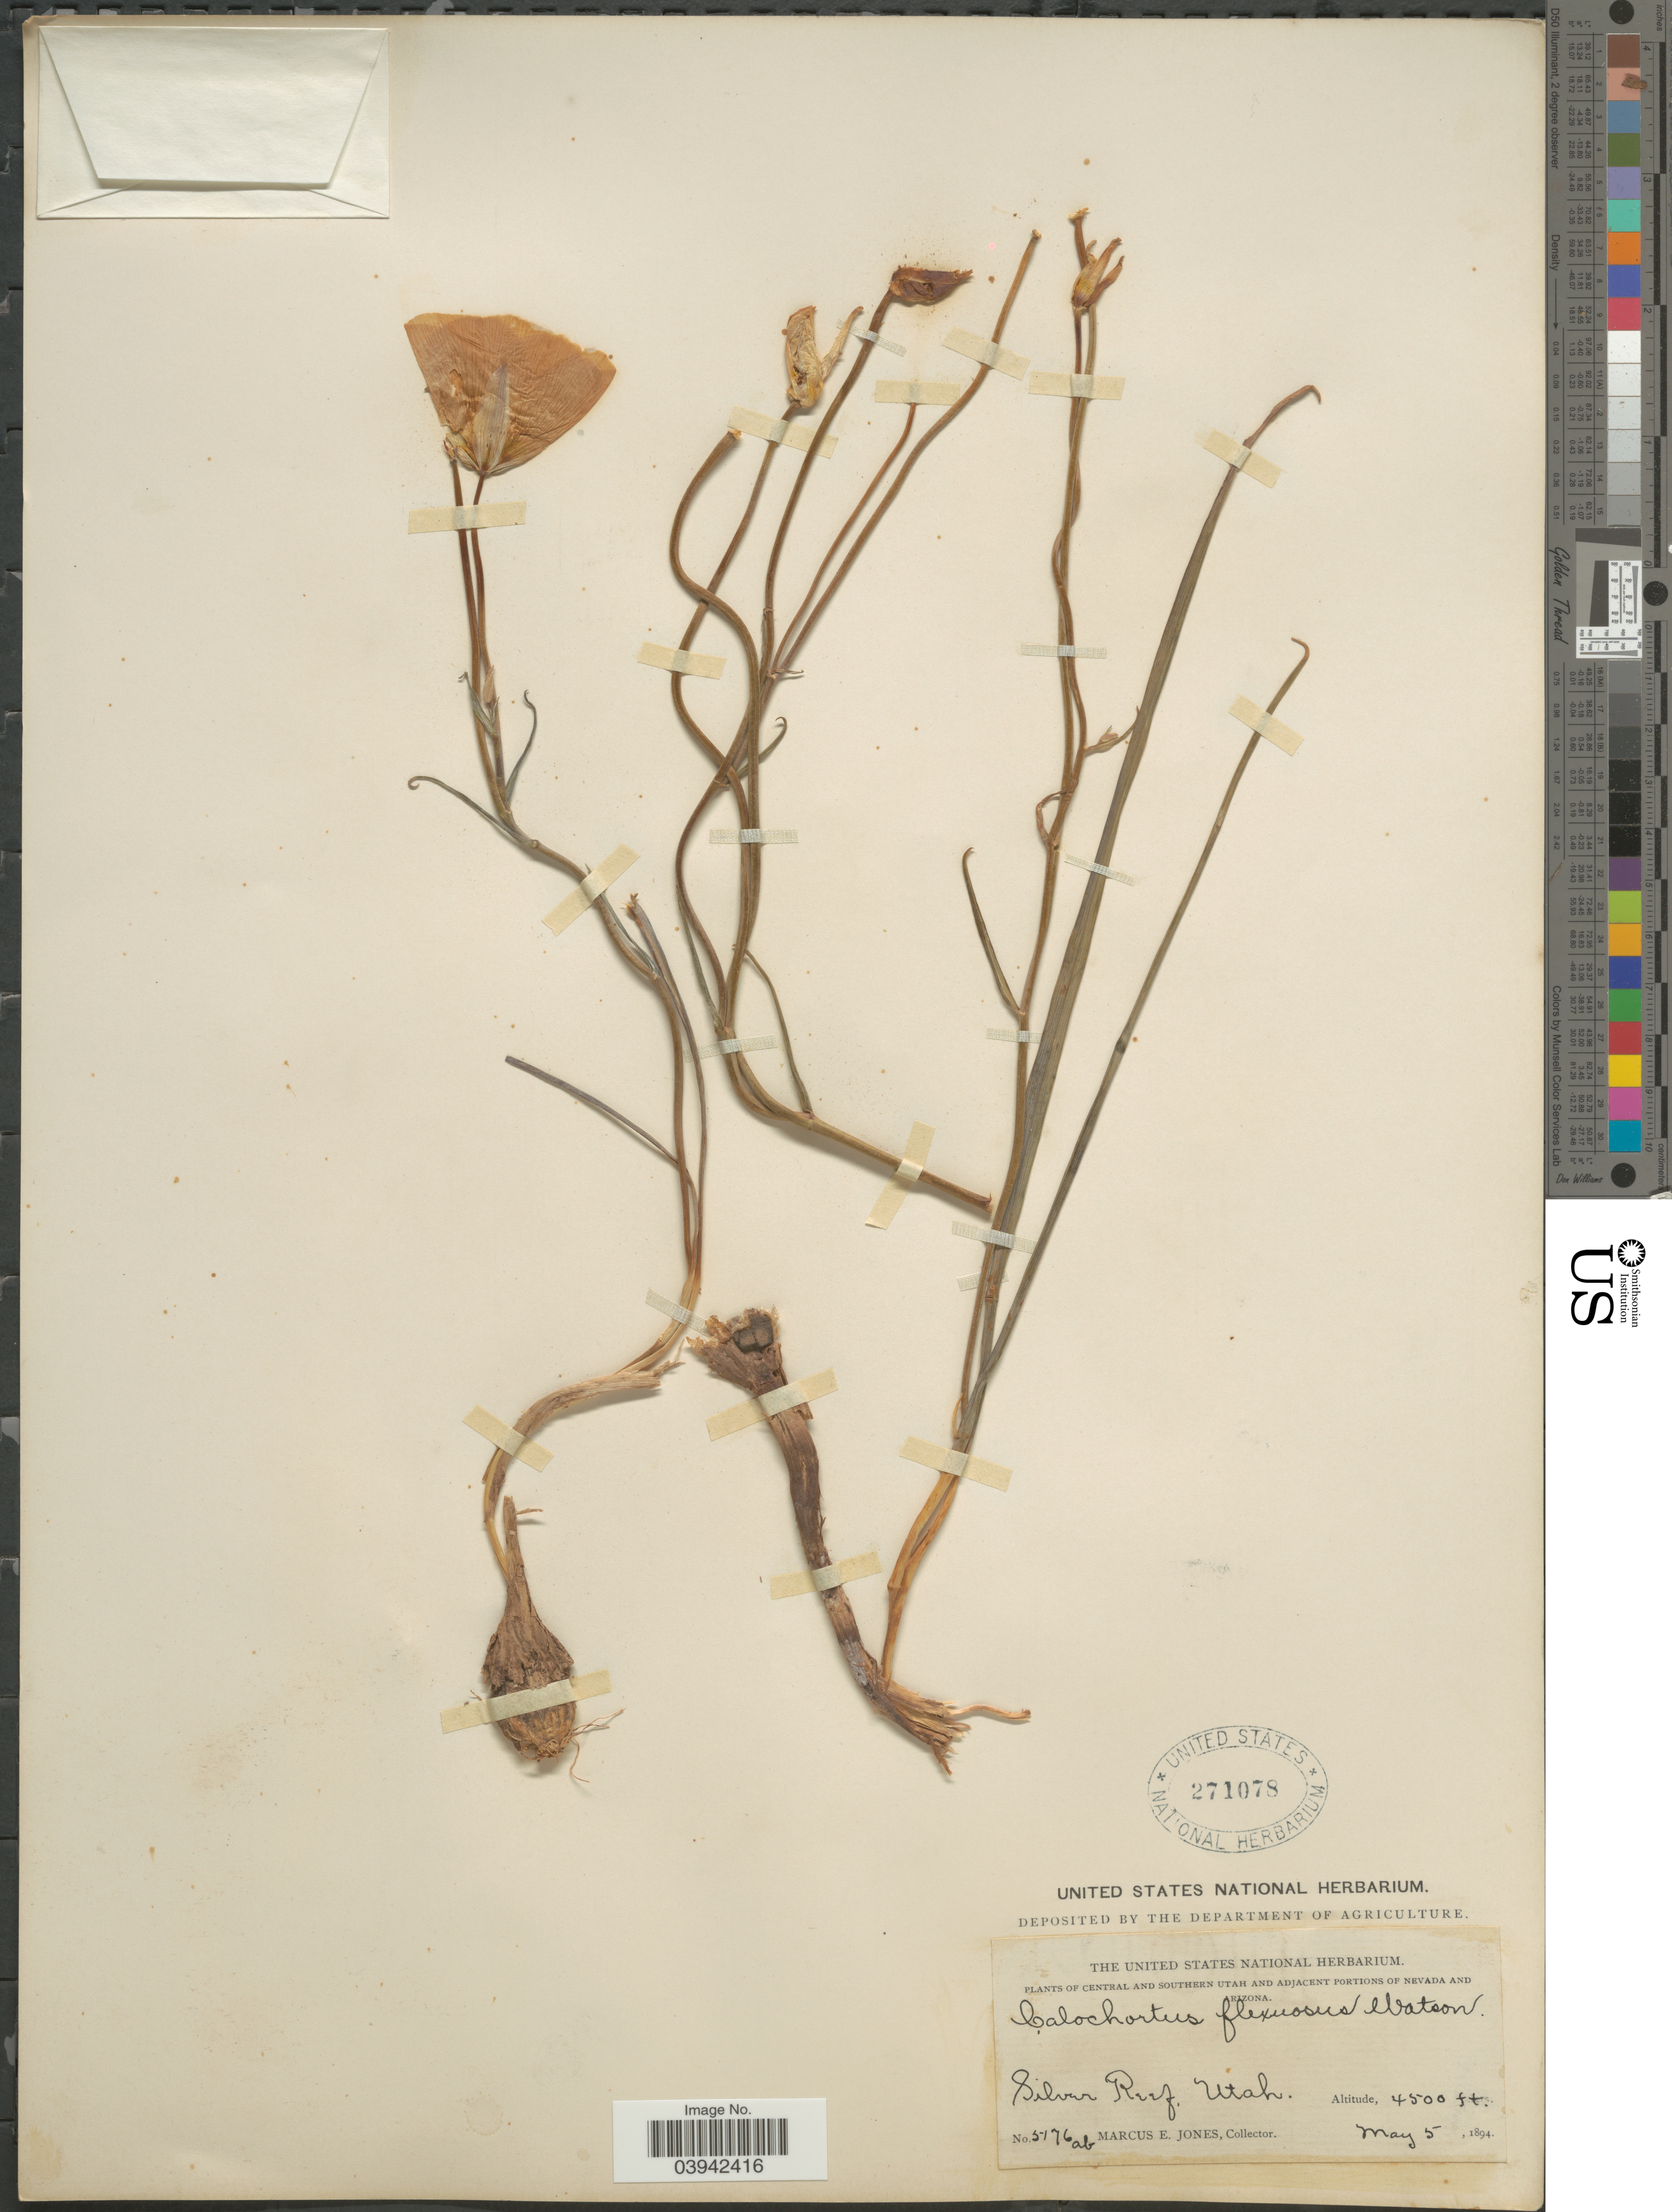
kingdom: Plantae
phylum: Tracheophyta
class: Liliopsida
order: Liliales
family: Liliaceae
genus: Calochortus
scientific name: Calochortus flexuosus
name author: S. Watson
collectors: M. E. Jones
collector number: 5176ab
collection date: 1894-05-05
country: United States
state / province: Utah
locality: Central and Southern Utah. Silver Reef.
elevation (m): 1372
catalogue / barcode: US 271078